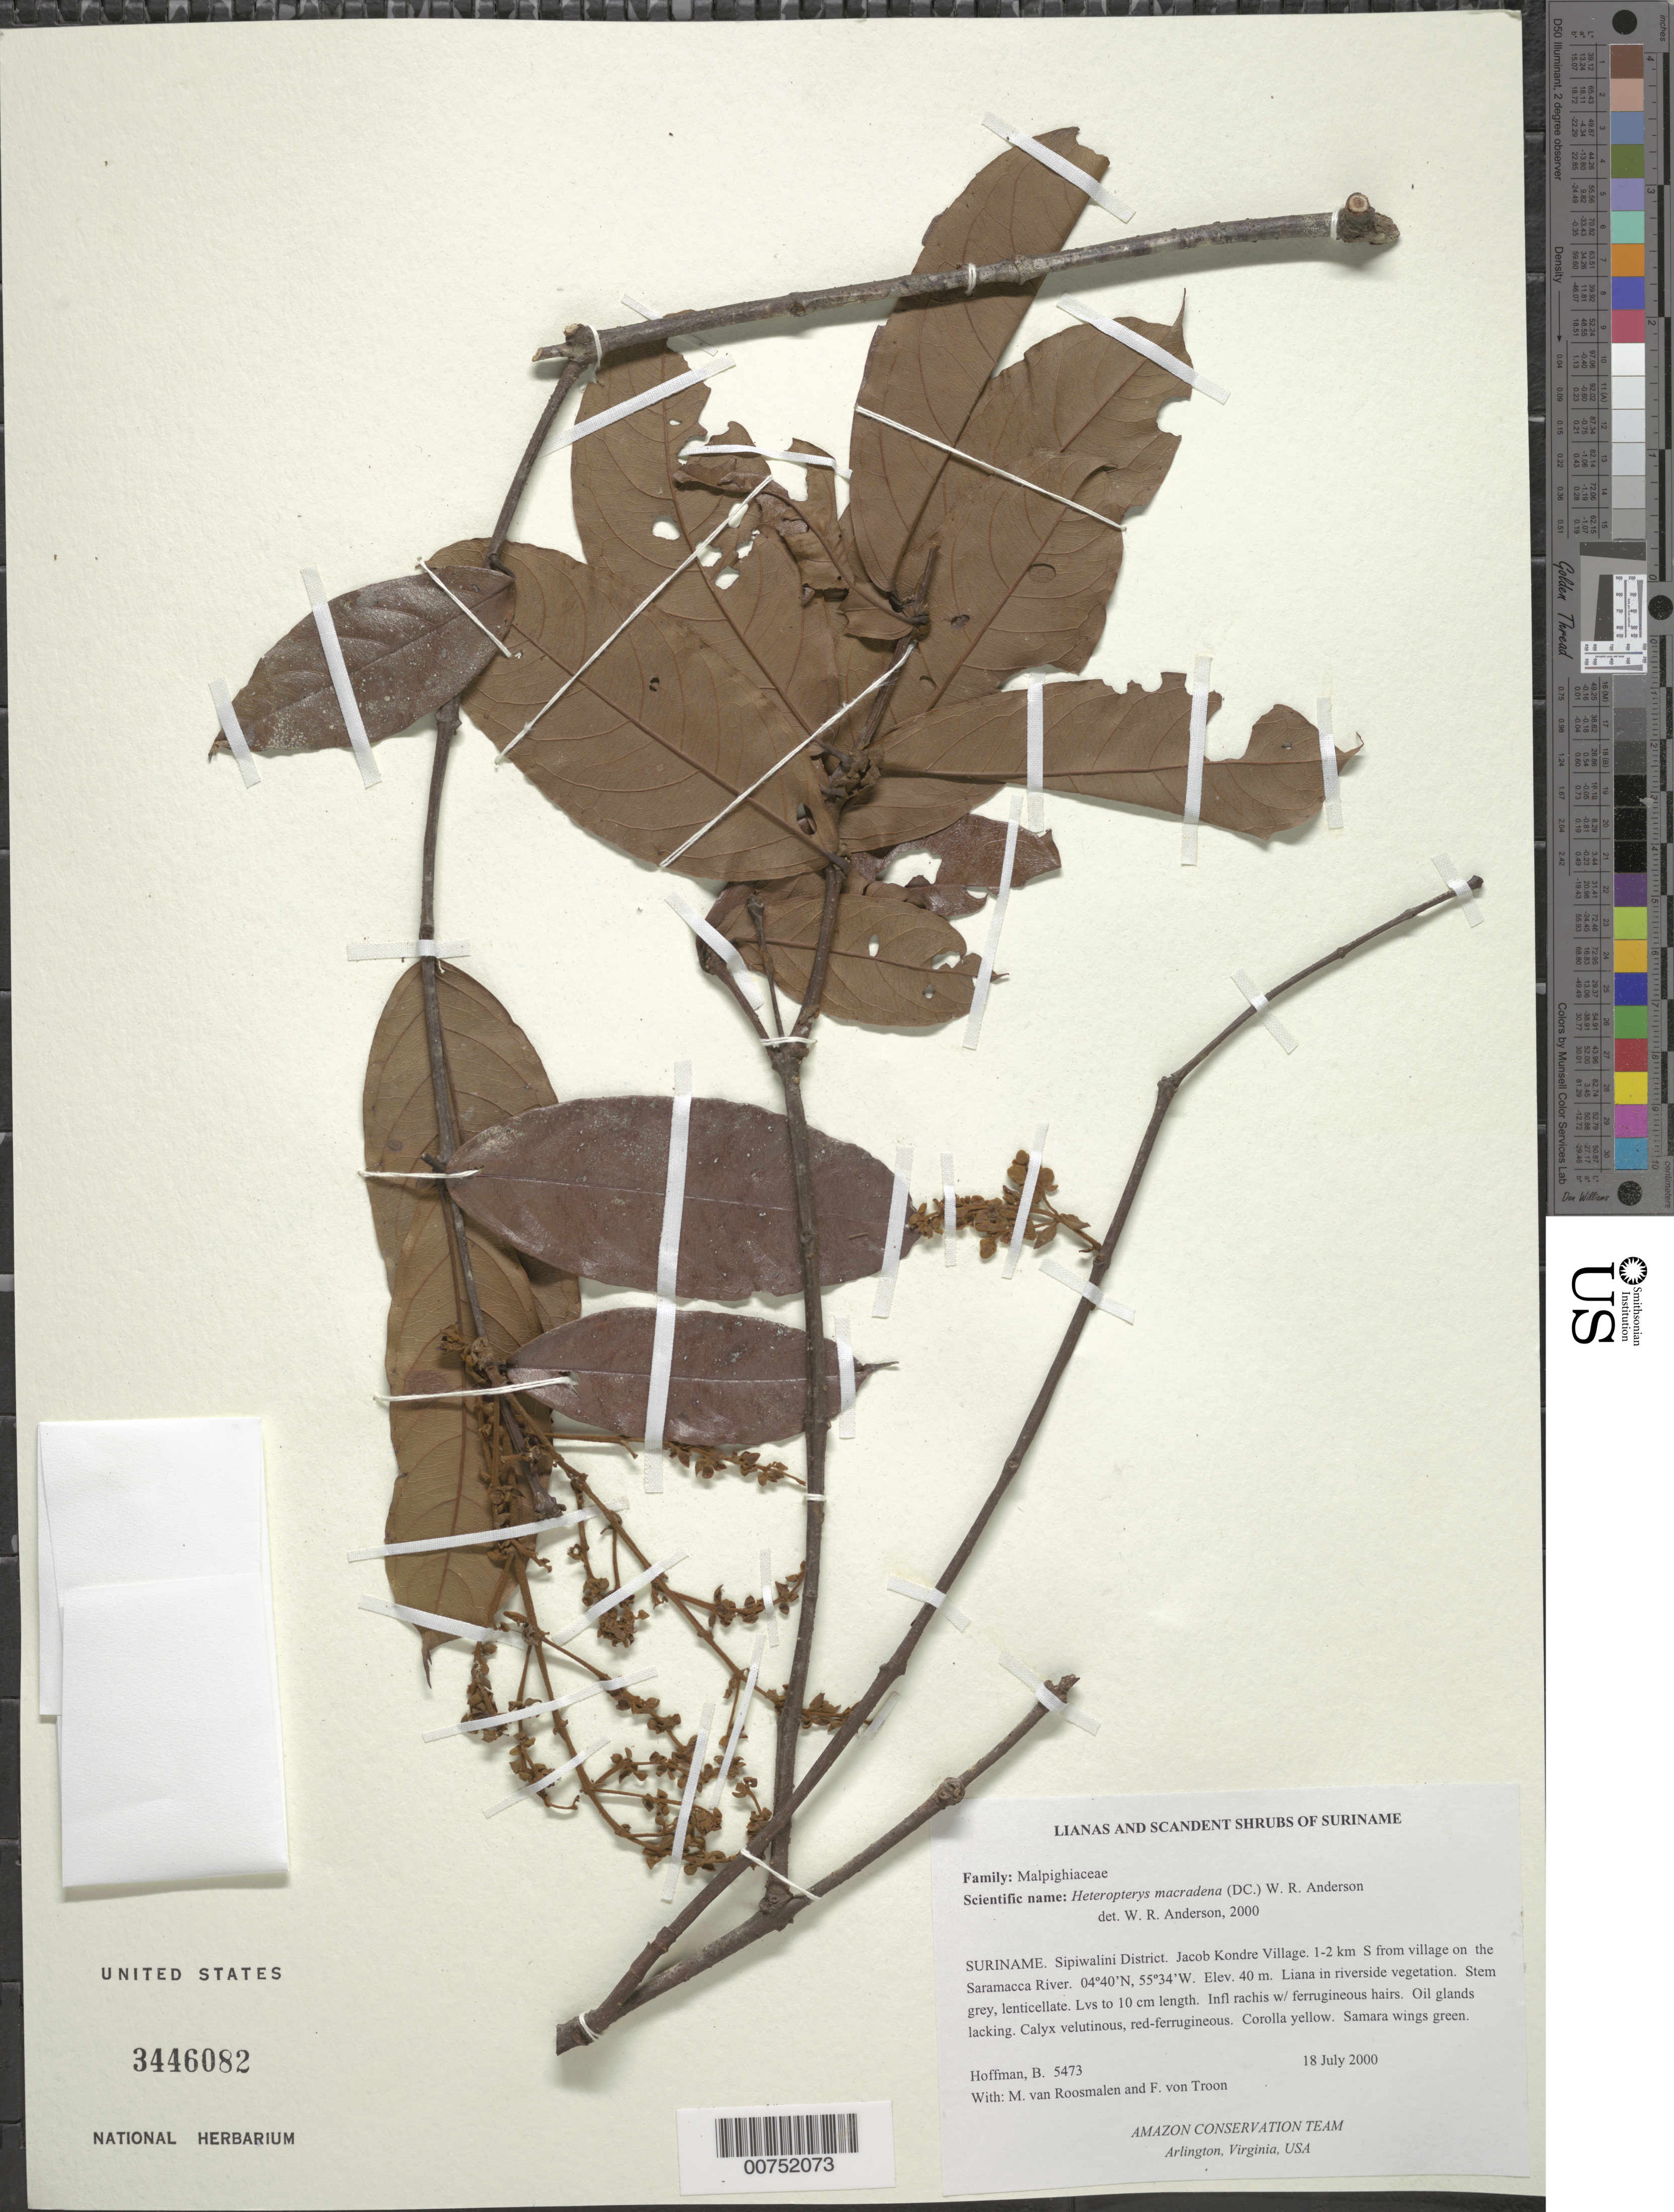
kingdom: Plantae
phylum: Tracheophyta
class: Magnoliopsida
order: Malpighiales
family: Malpighiaceae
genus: Heteropterys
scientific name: Heteropterys macradena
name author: (DC.) W.R. Anderson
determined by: Anderson, W. R., (MICH), University of Michigan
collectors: B. Hoffman, M. Roosmalen & F. Van Troon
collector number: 5473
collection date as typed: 18 July 2000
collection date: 2000-07-18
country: Suriname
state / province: Sipaliwini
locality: Jacob Kondre Village, 1-2 km S of village on Saramacca River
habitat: Riverside vegetation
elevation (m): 40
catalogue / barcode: US 3446082